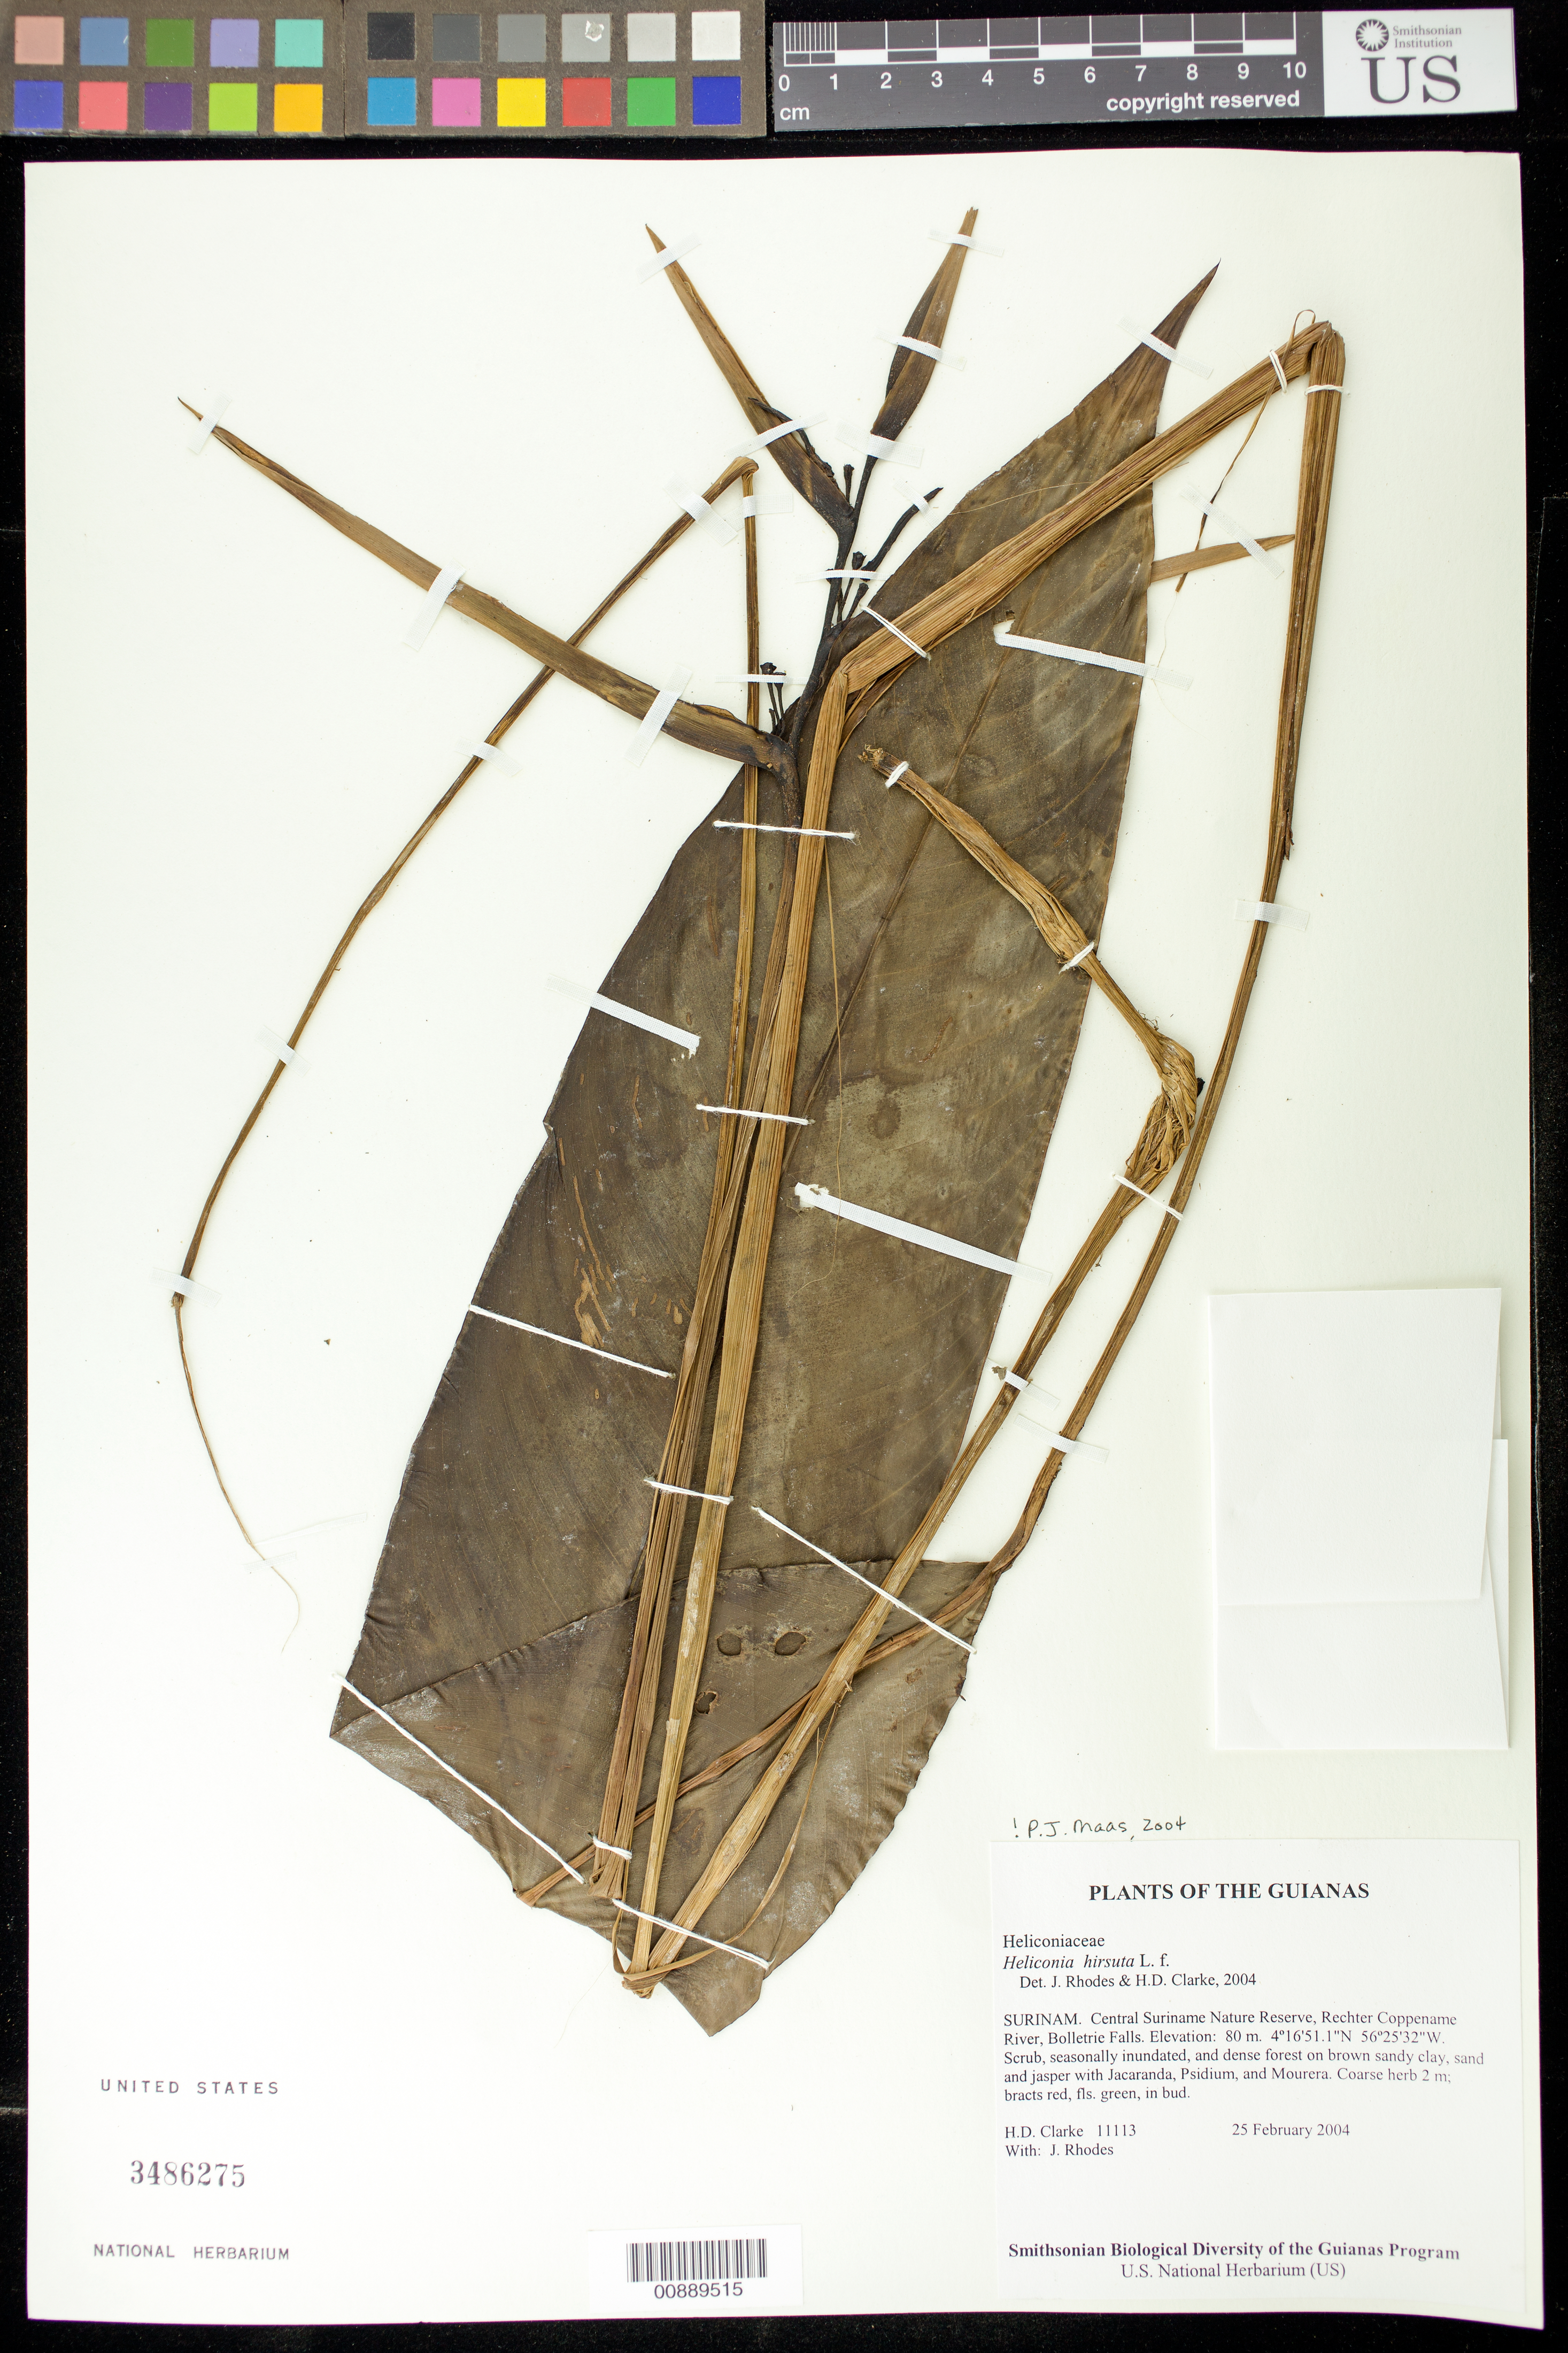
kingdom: Plantae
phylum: Tracheophyta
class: Liliopsida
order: Zingiberales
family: Heliconiaceae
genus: Heliconia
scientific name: Heliconia hirsuta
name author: L. f.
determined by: Maas, Paul J. M.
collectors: H. D. Clarke & J. Rhodes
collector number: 11113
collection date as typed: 25 February 2004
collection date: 2004-02-25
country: Suriname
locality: Central Suriname Nature Reserve, Rechter Coppename River, Bolletrie Falls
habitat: Scrub, seasonally inundated, and dense forest on brown sandy clay, sand and jasper with Jacaranda, Psidium, and Mourera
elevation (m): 80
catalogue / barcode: US 3486275